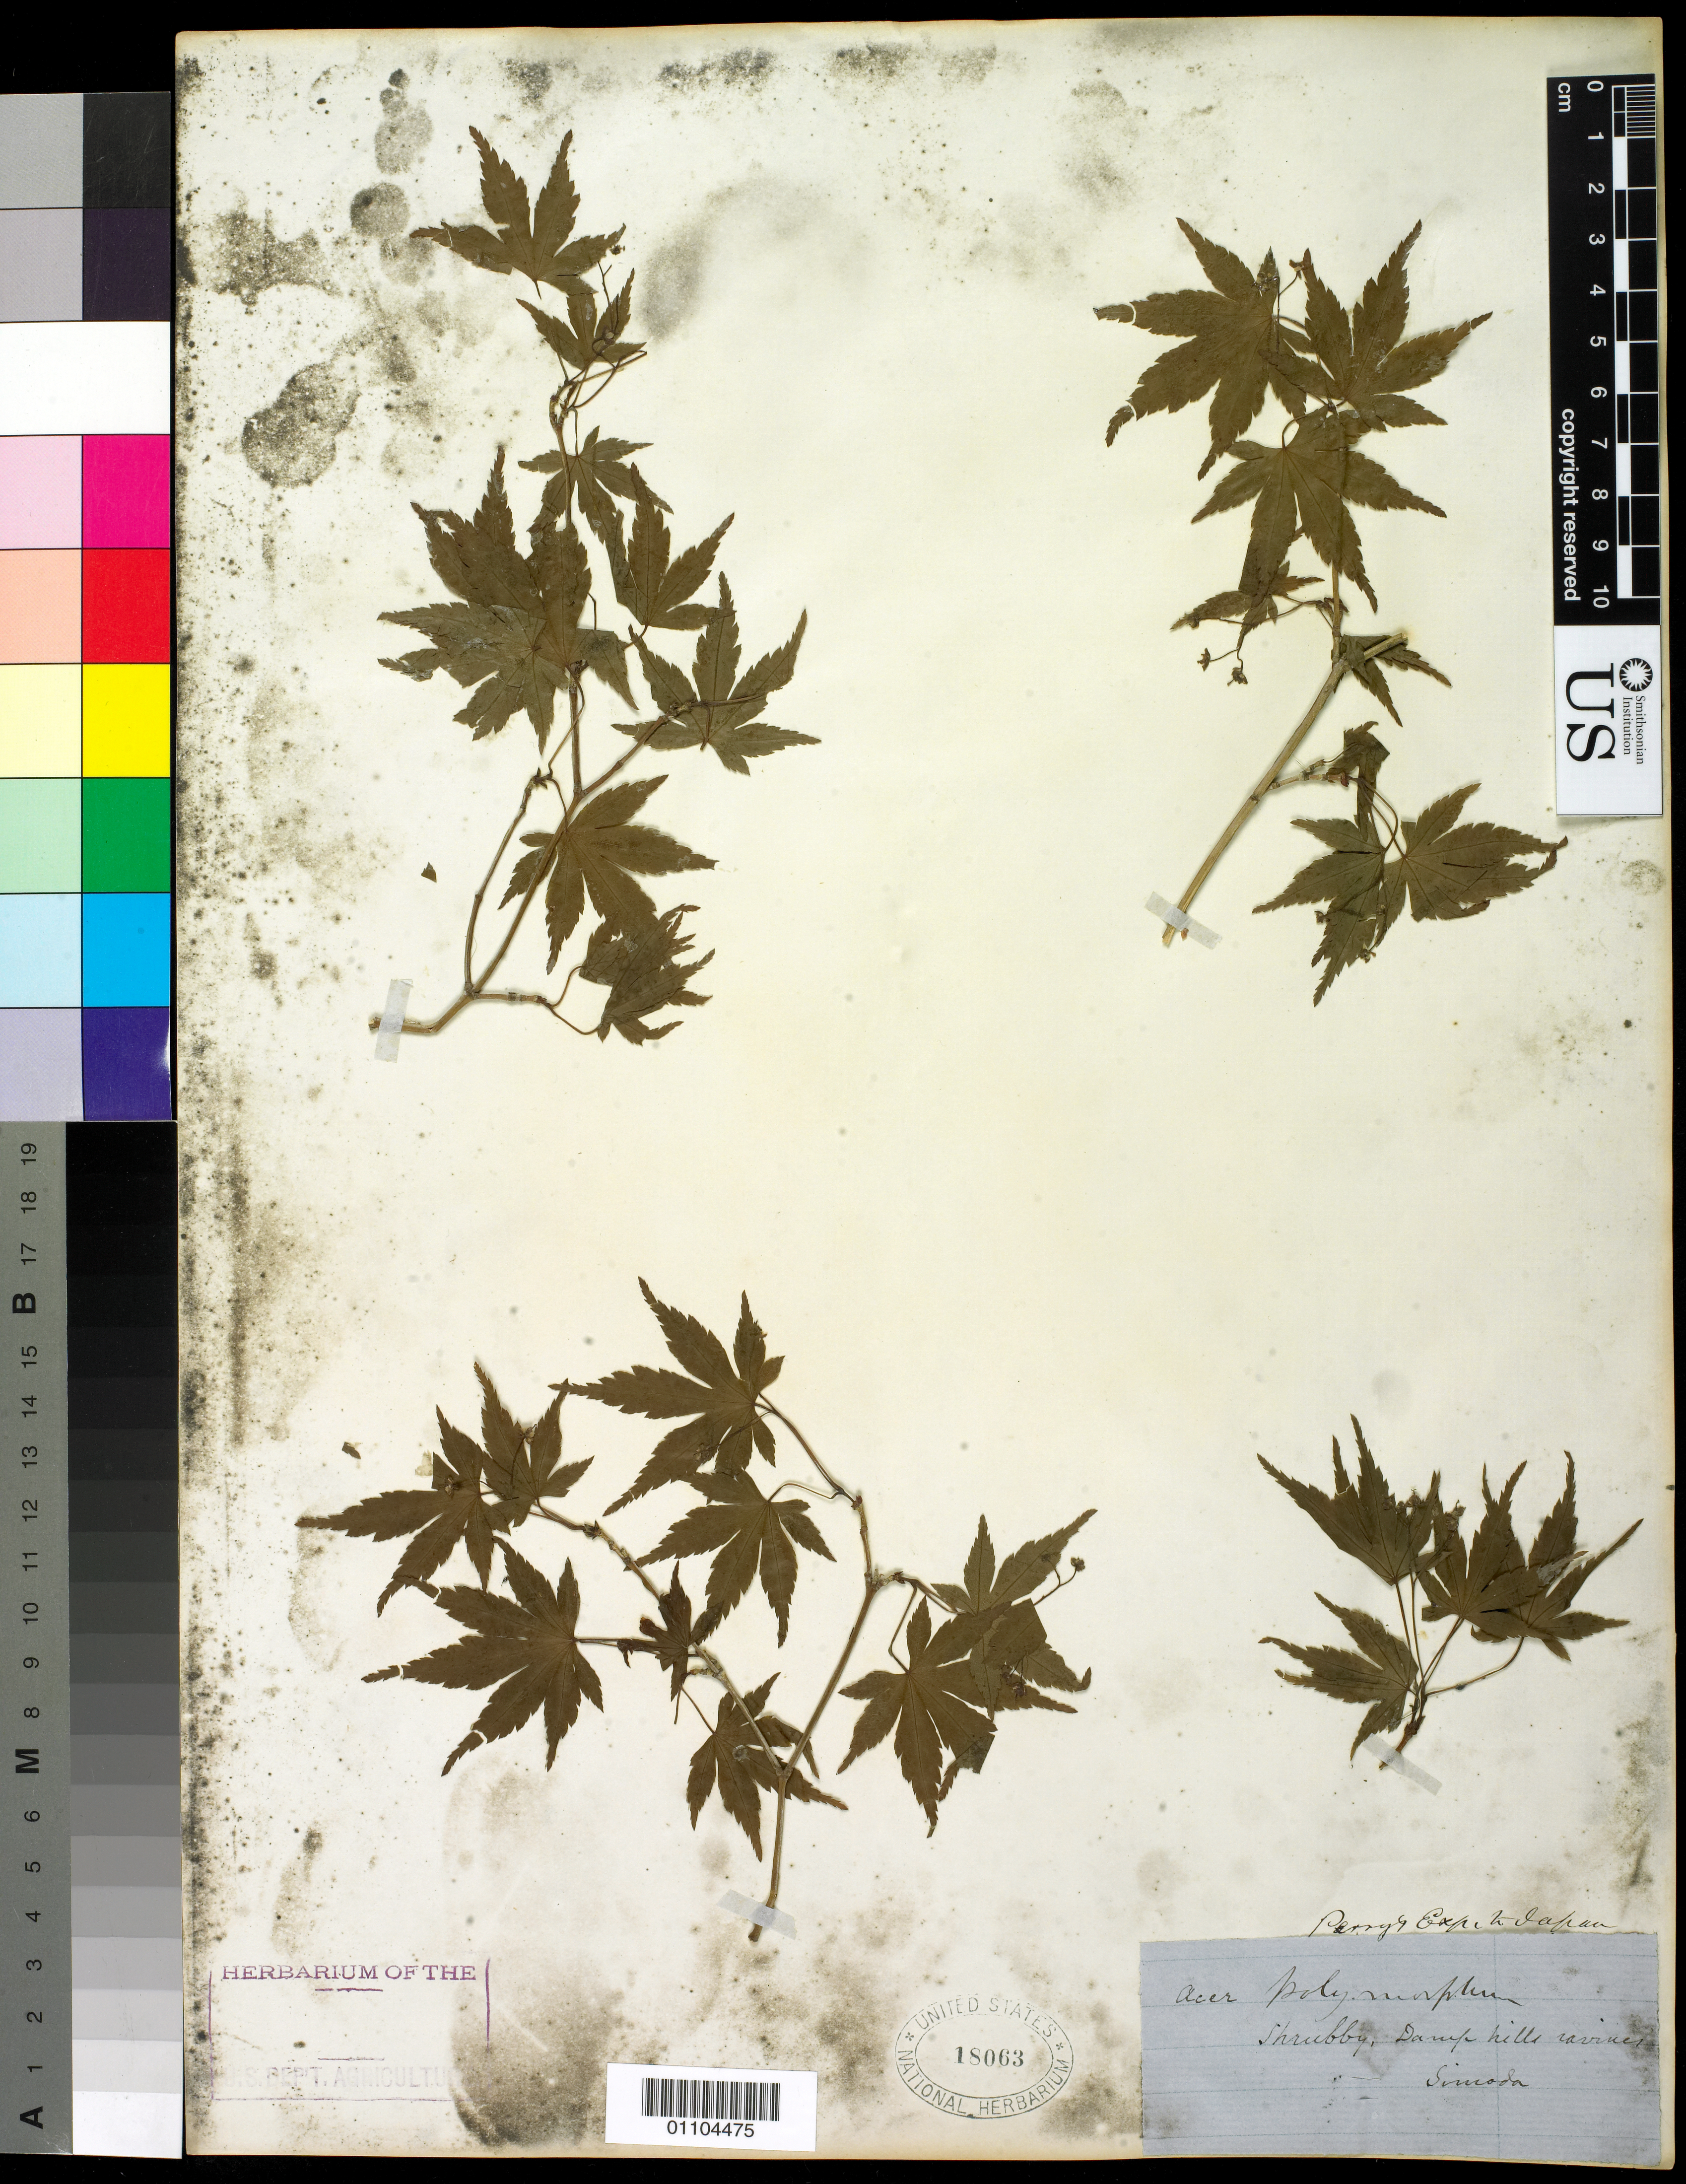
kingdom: Plantae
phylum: Tracheophyta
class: Magnoliopsida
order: Sapindales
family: Sapindaceae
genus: Acer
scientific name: Acer polymorphum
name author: Siebold & Zucc.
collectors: Perry Exped.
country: Japan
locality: Simoda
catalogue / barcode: US 18063